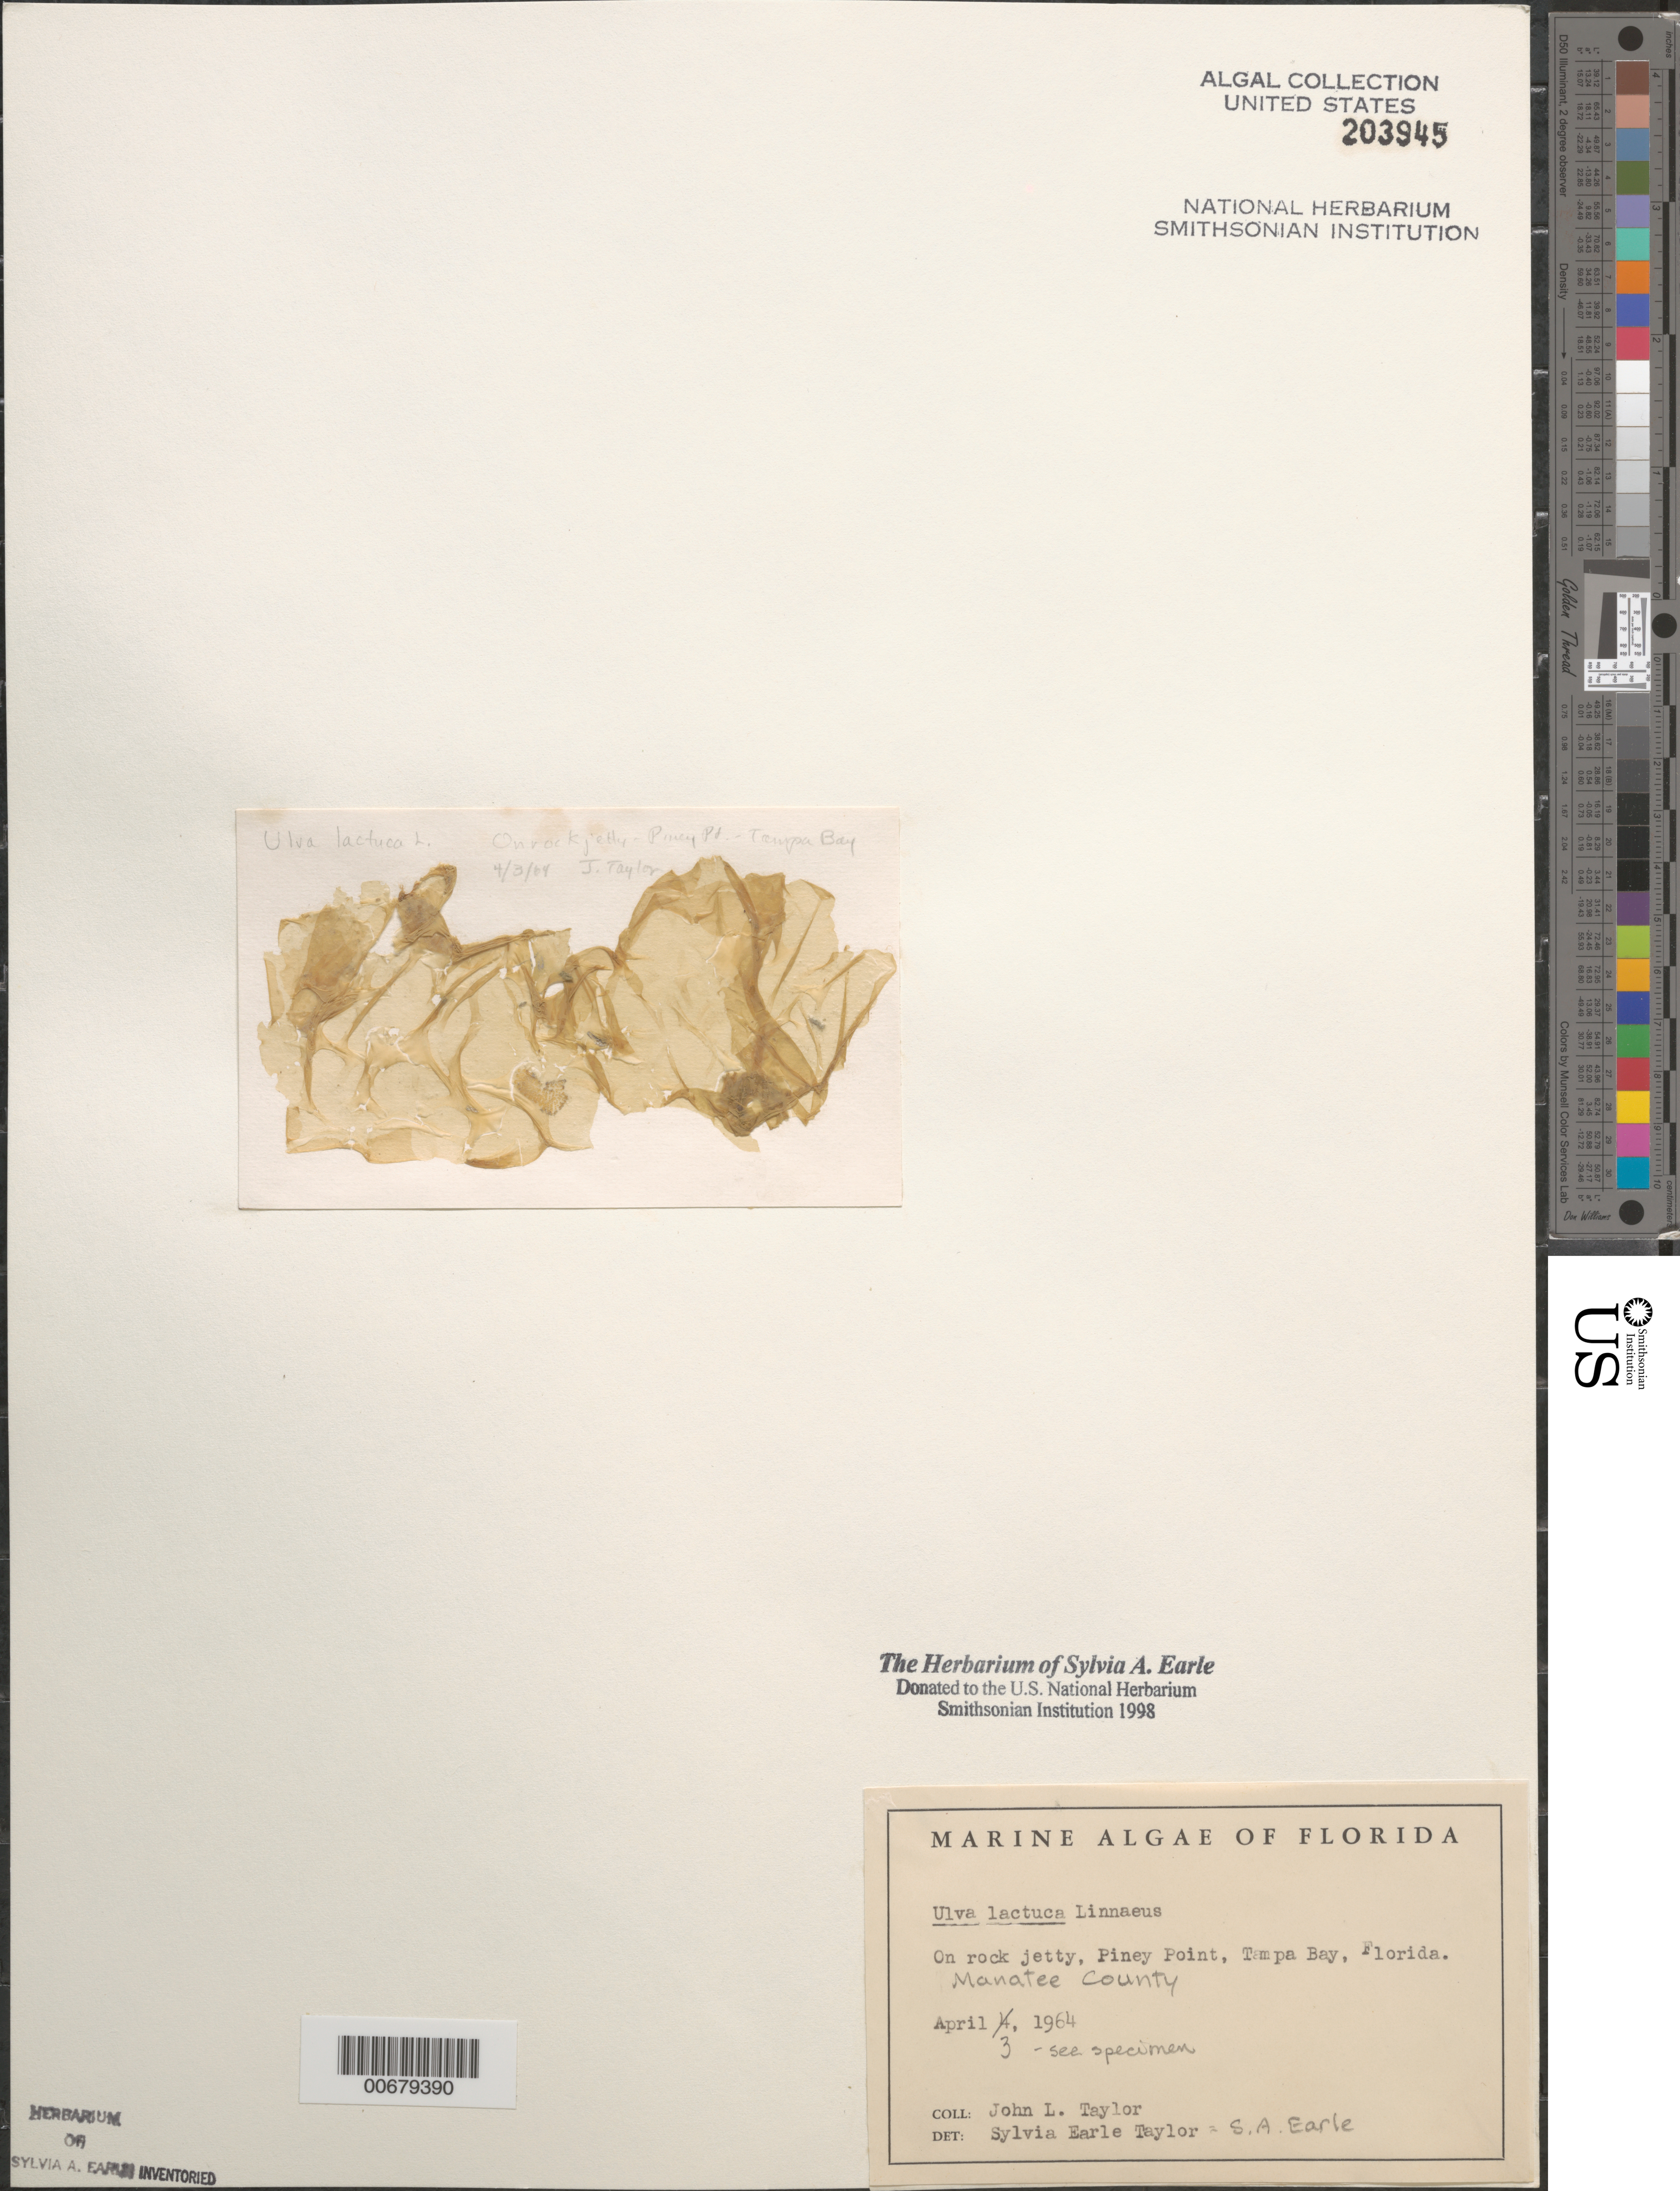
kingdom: Plantae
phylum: Chlorophyta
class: Ulvophyceae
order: Ulvales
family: Ulvaceae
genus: Ulva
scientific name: Ulva lactuca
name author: L.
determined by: Earle, S. A.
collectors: J. L. Taylor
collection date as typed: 03 Apr 1964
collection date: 1964-04-03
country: United States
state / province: Florida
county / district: Manatee County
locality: Piney Point, Tampa Bay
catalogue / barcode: US 203945